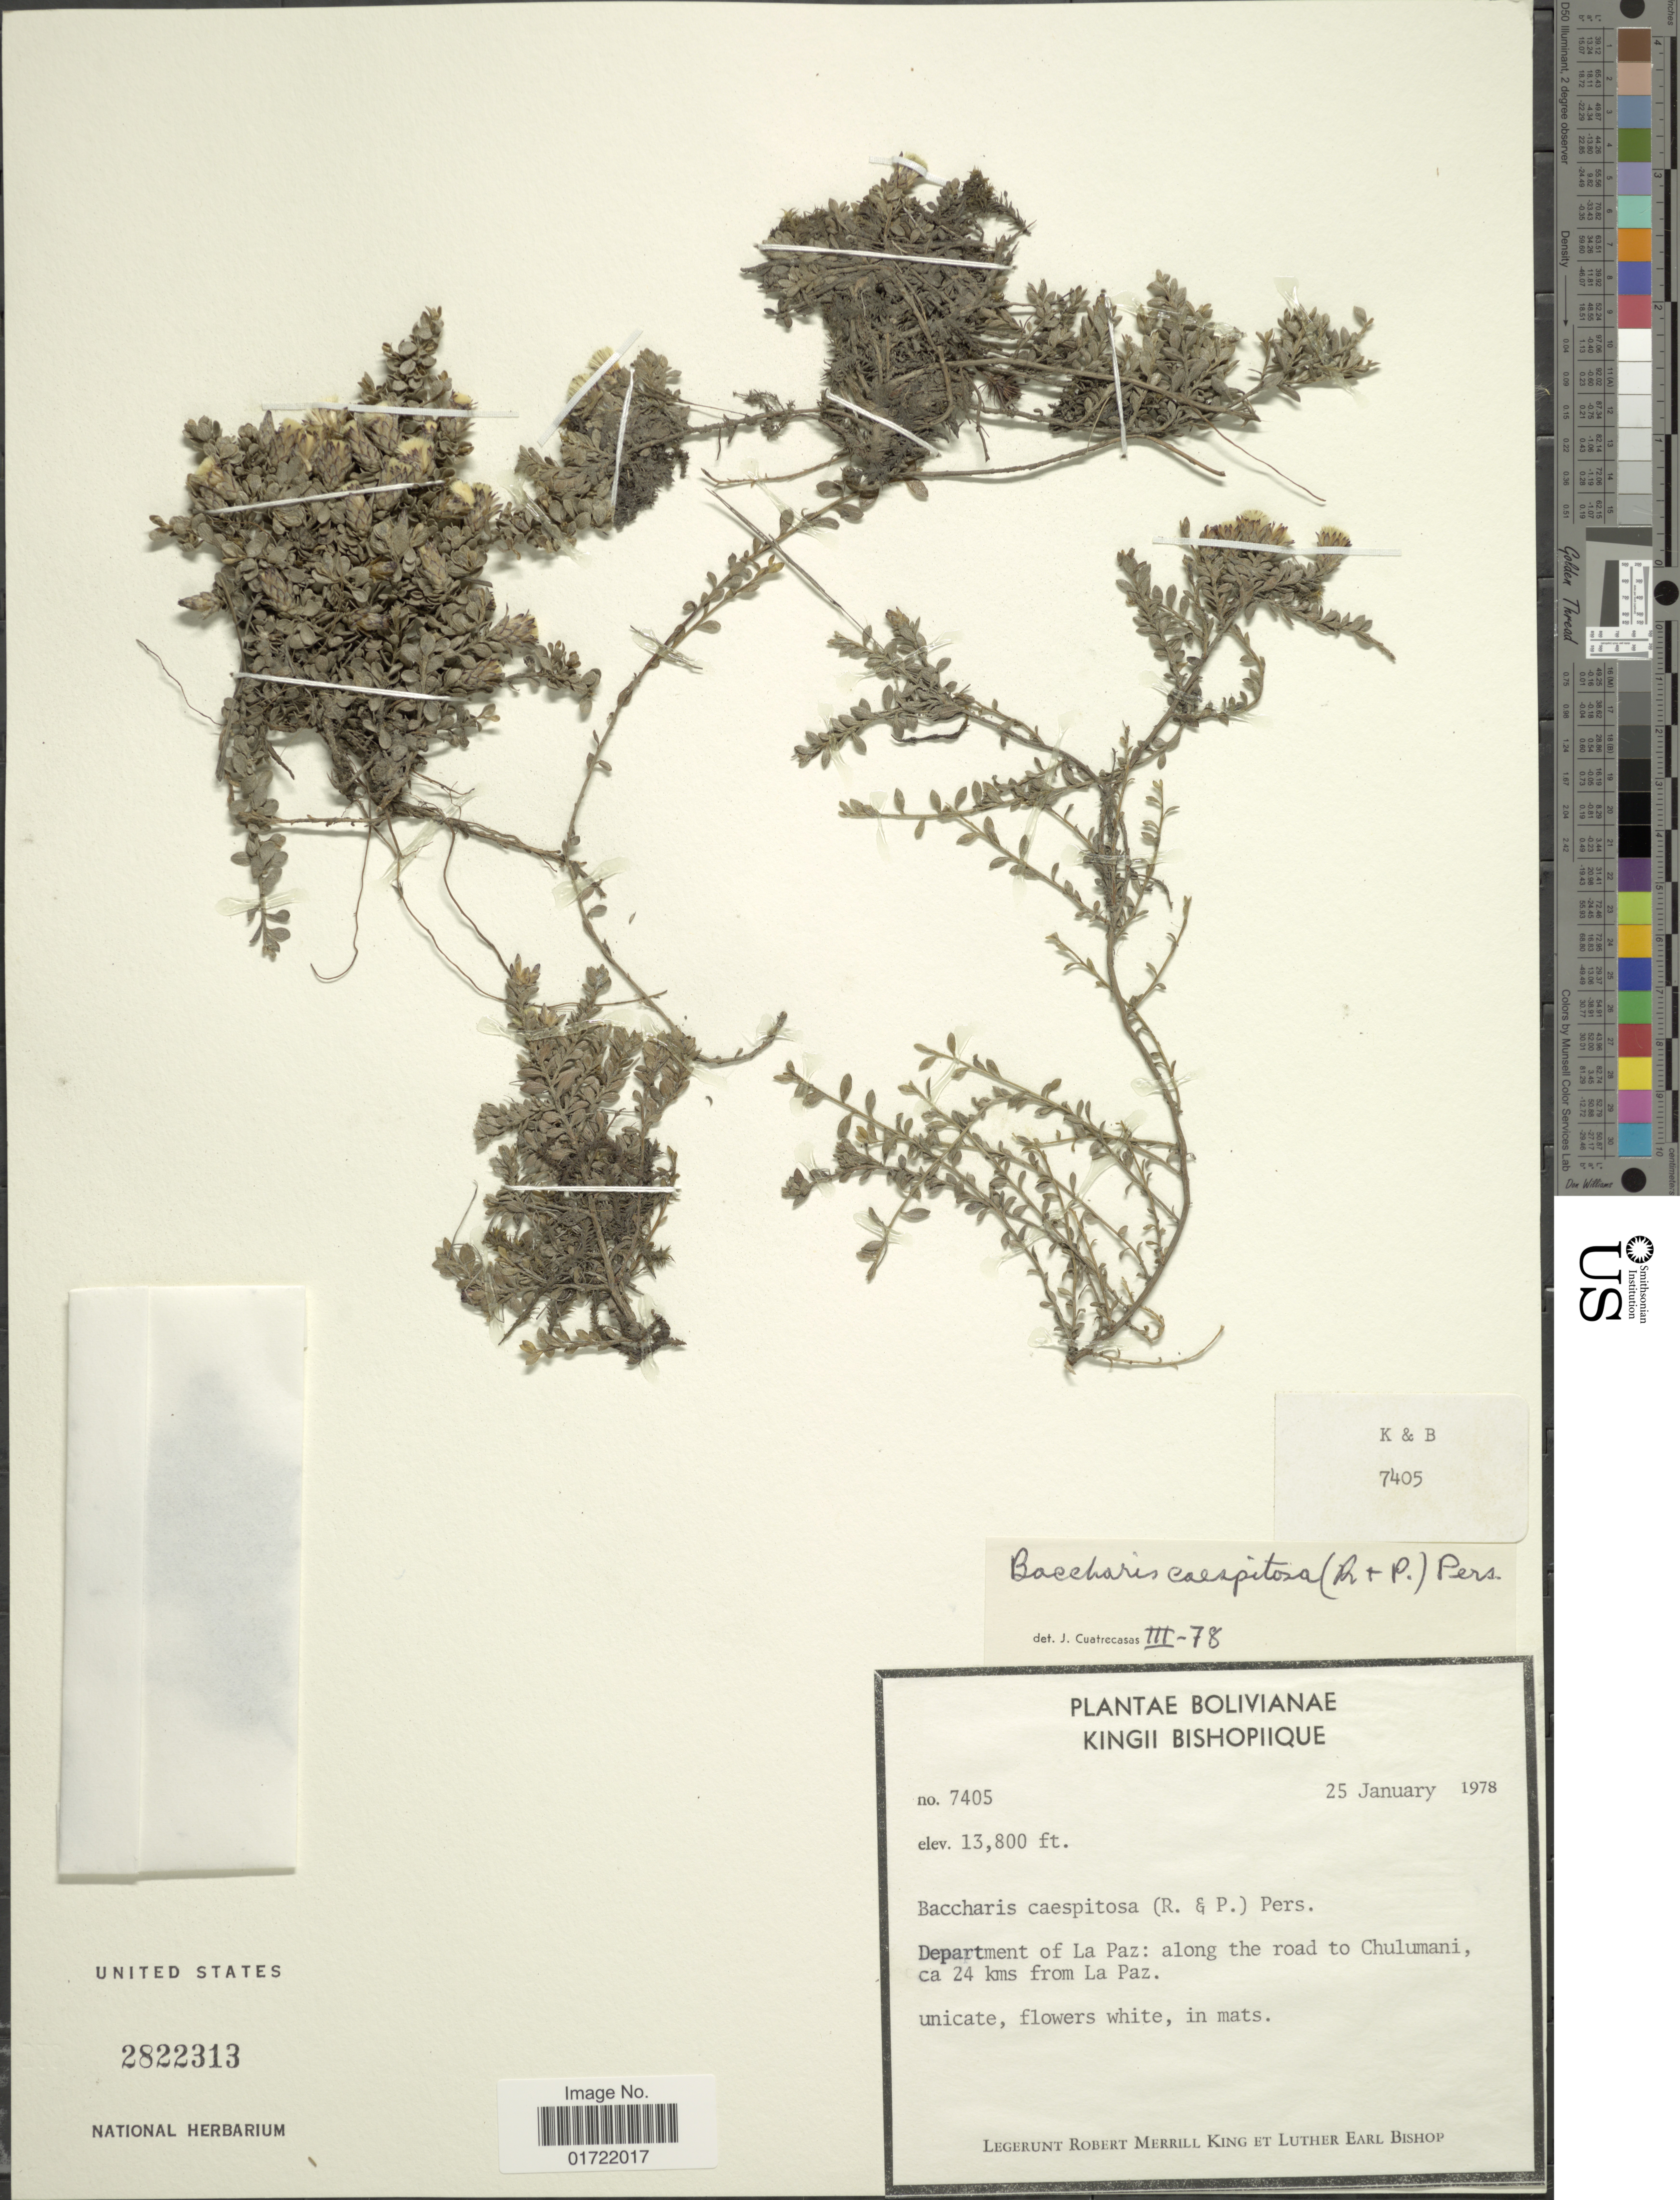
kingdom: Plantae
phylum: Tracheophyta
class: Magnoliopsida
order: Asterales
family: Asteraceae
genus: Baccharis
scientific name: Baccharis caespitosa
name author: (Ruiz & Pav.) Pers.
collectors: R. M. King & L. E. Bishop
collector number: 7405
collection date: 1978-01-25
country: Bolivia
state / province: La Paz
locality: Along the road to Chulumani, ca 24 kms from La Paz.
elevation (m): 4206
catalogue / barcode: US 2822313